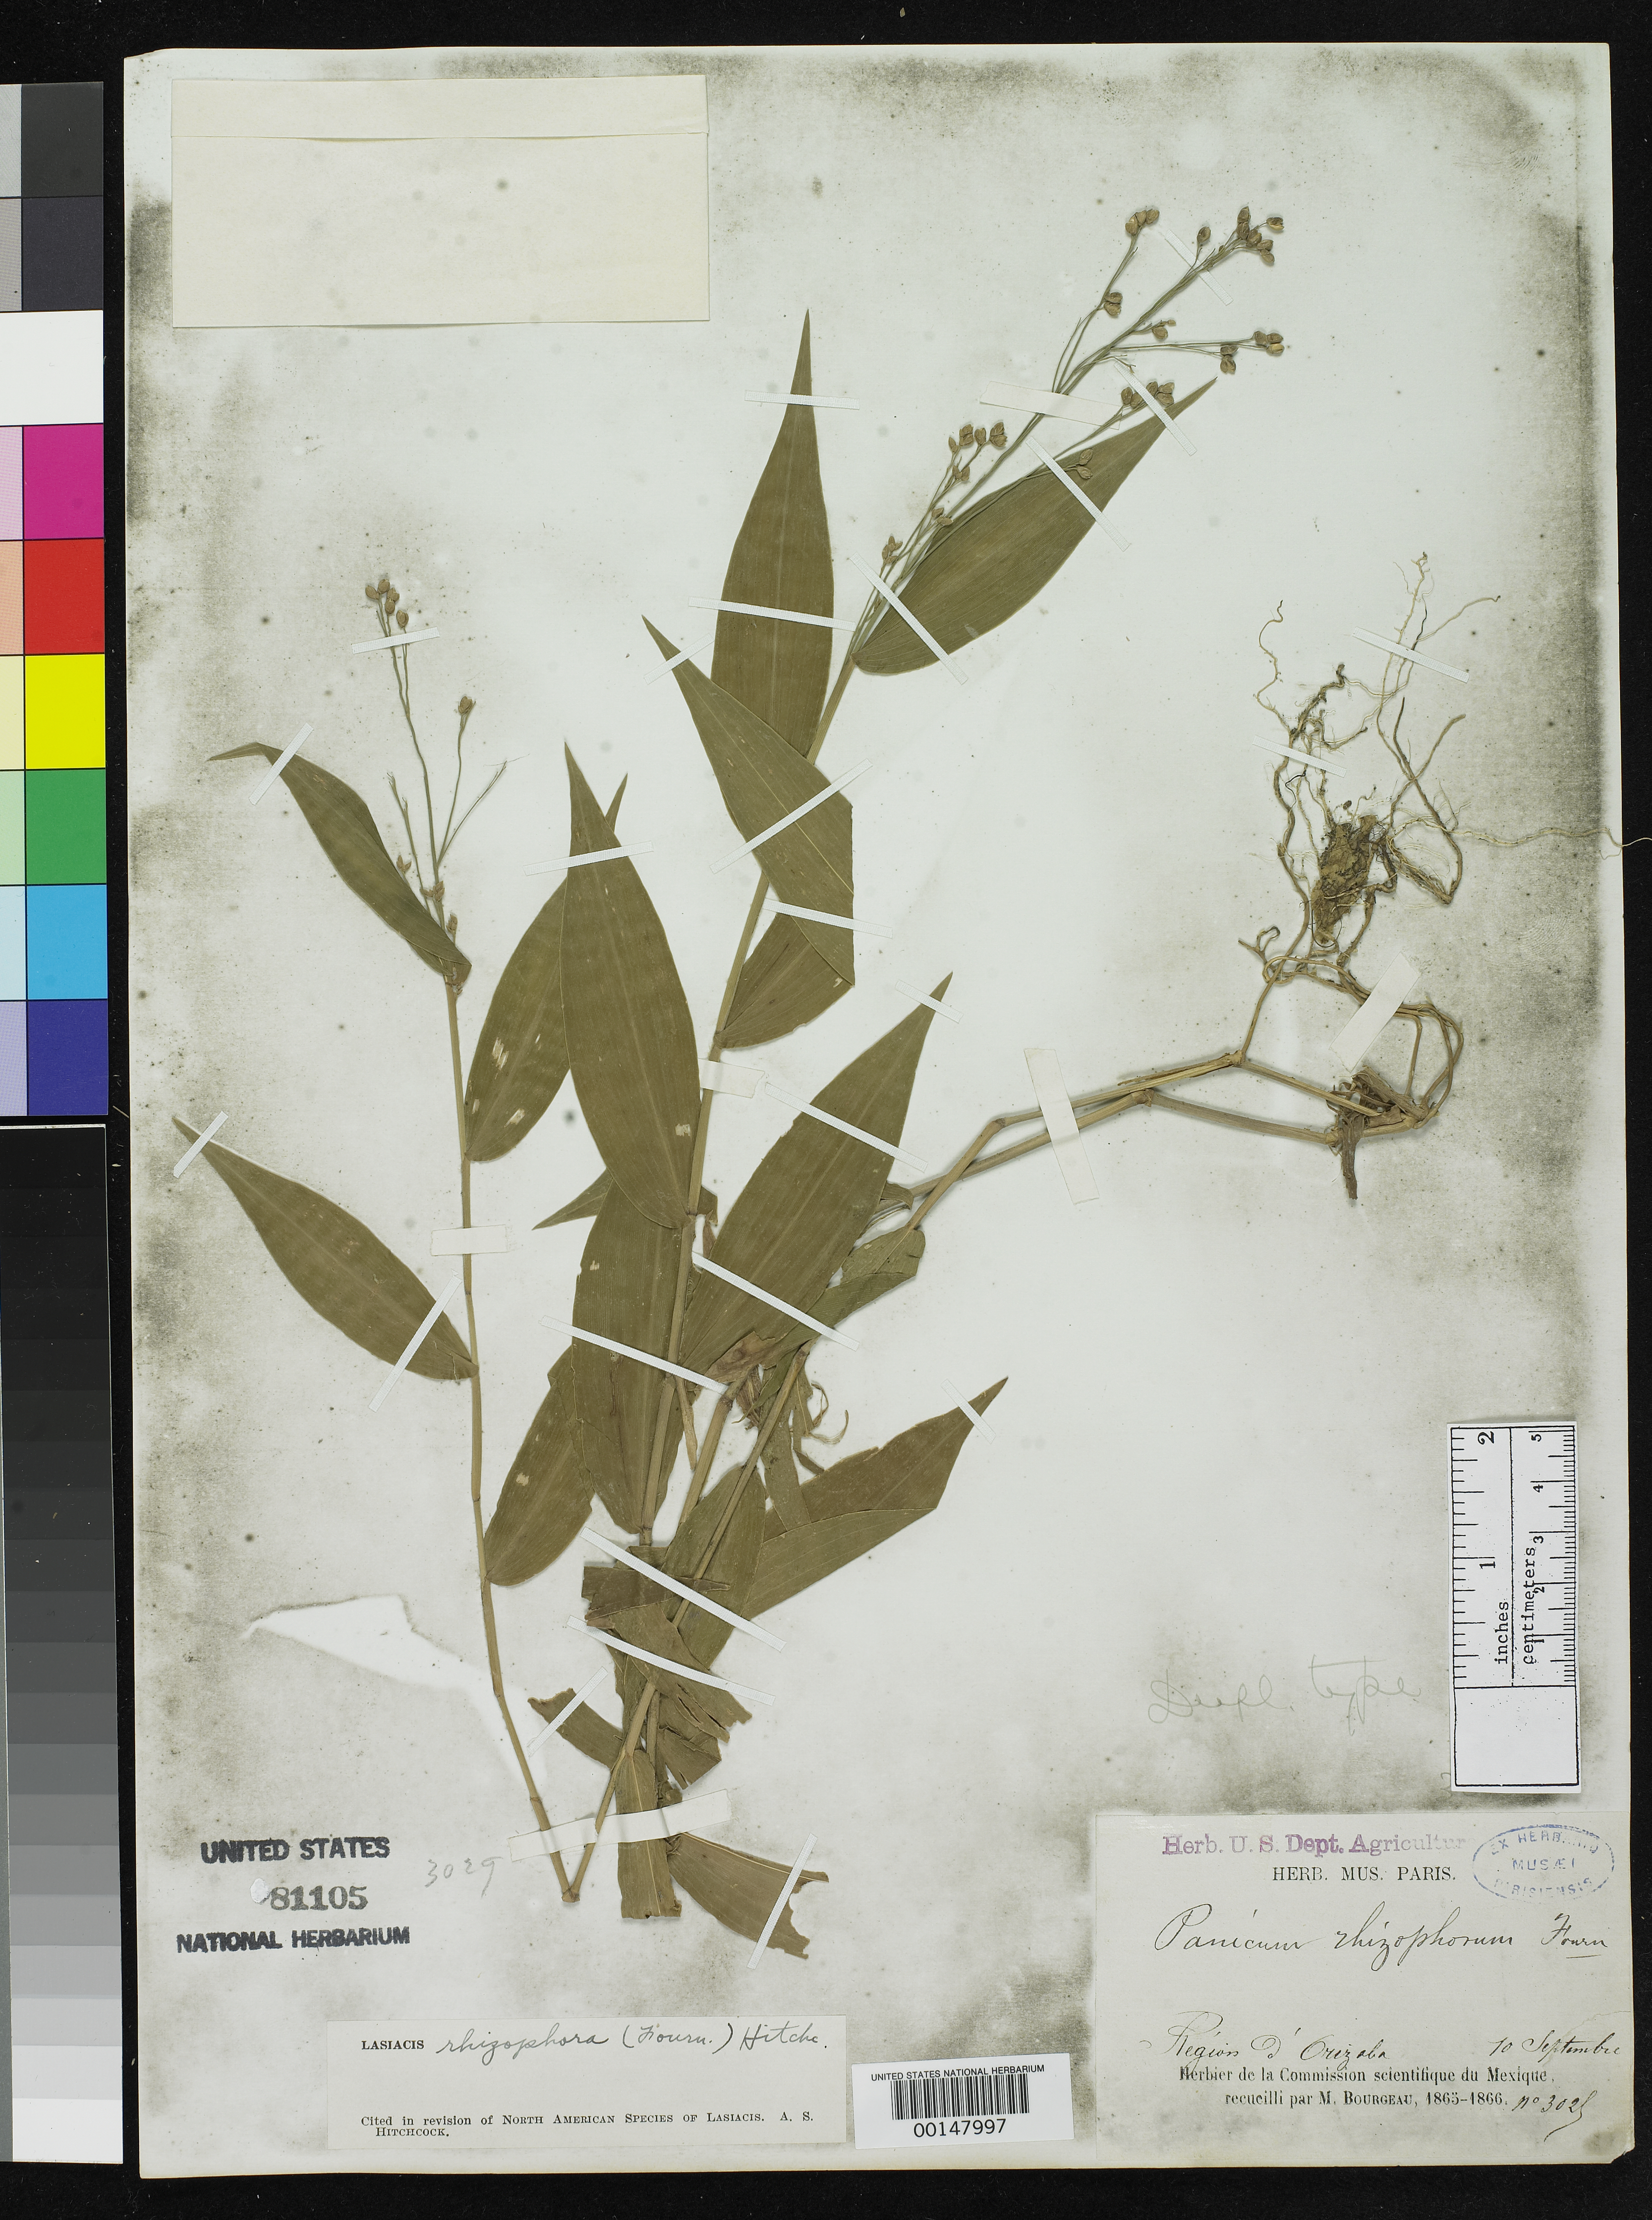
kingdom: Plantae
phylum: Tracheophyta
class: Liliopsida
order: Poales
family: Poaceae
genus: Panicum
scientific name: Panicum rhizophorum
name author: E. Fourn.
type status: Isotype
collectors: E. Bourgeau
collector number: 3025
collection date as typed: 10 Sep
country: Mexico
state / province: Veracruz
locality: Orizaba.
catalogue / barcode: US 81105